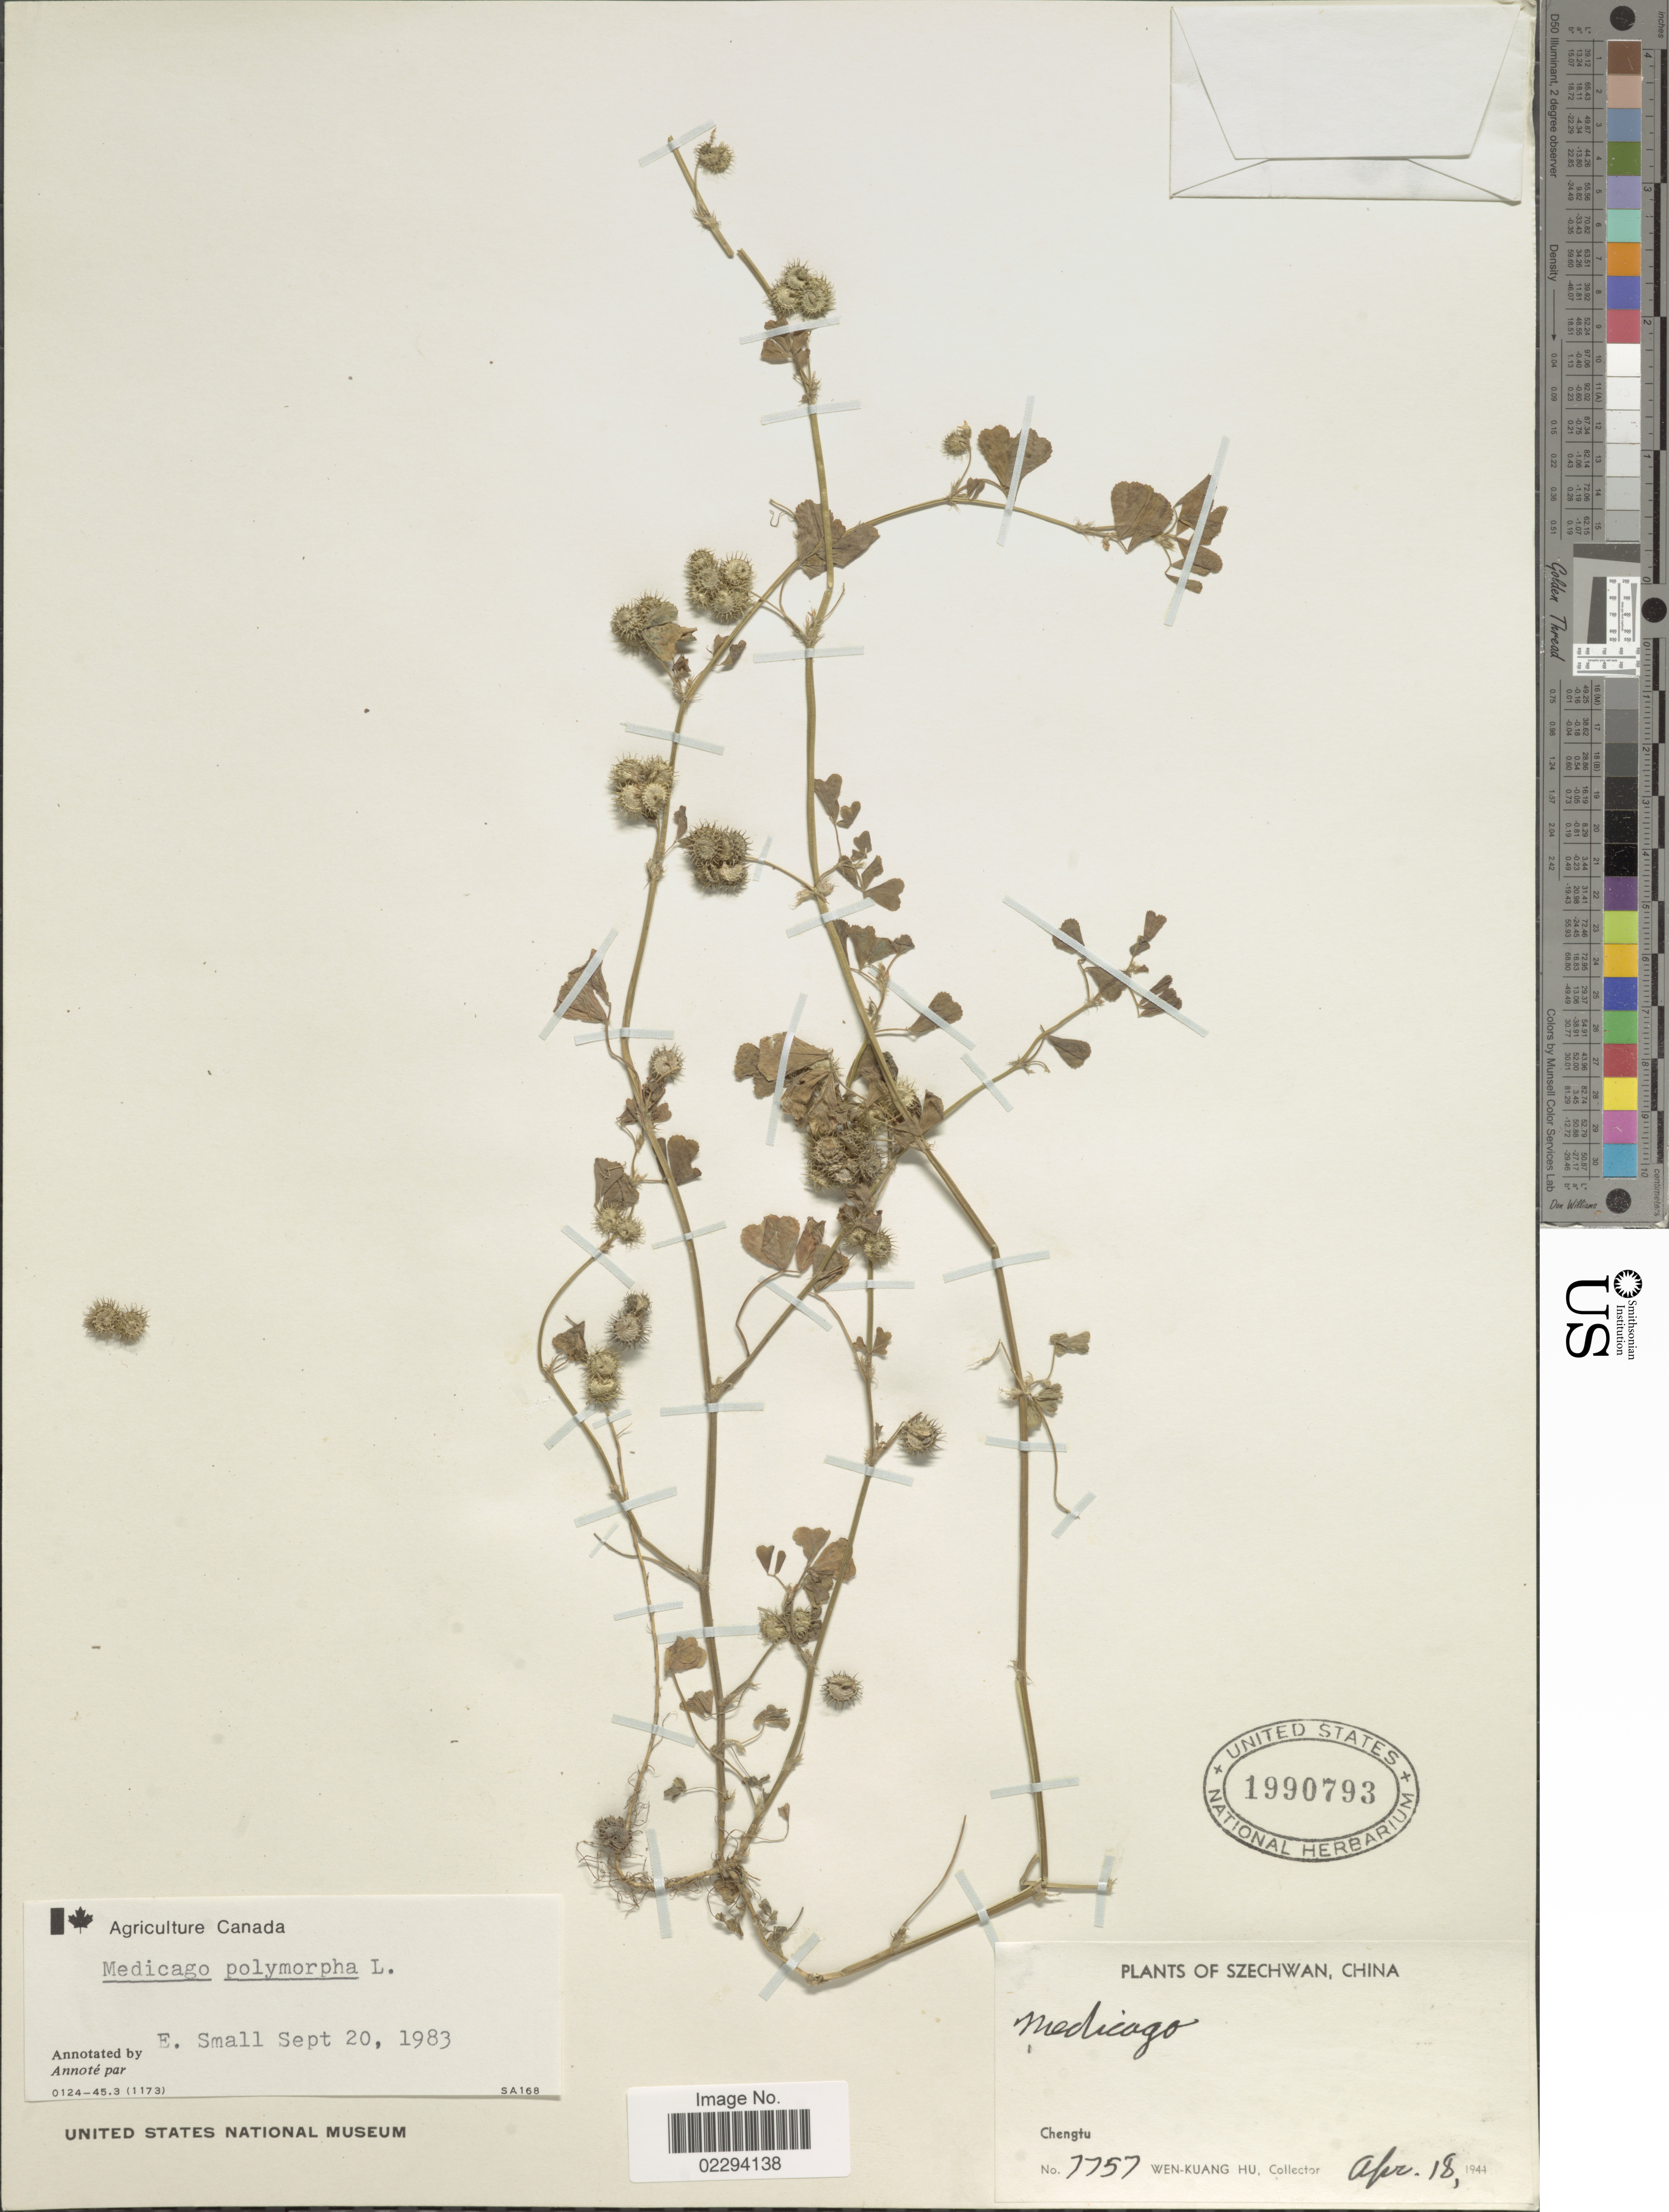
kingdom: Plantae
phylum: Tracheophyta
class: Magnoliopsida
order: Fabales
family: Fabaceae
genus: Medicago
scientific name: Medicago polymorpha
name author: L.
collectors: W. K. Hu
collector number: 7757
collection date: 1944-04-18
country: China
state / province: Sichuan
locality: Szechwan. Chengtu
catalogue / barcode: US 1990793